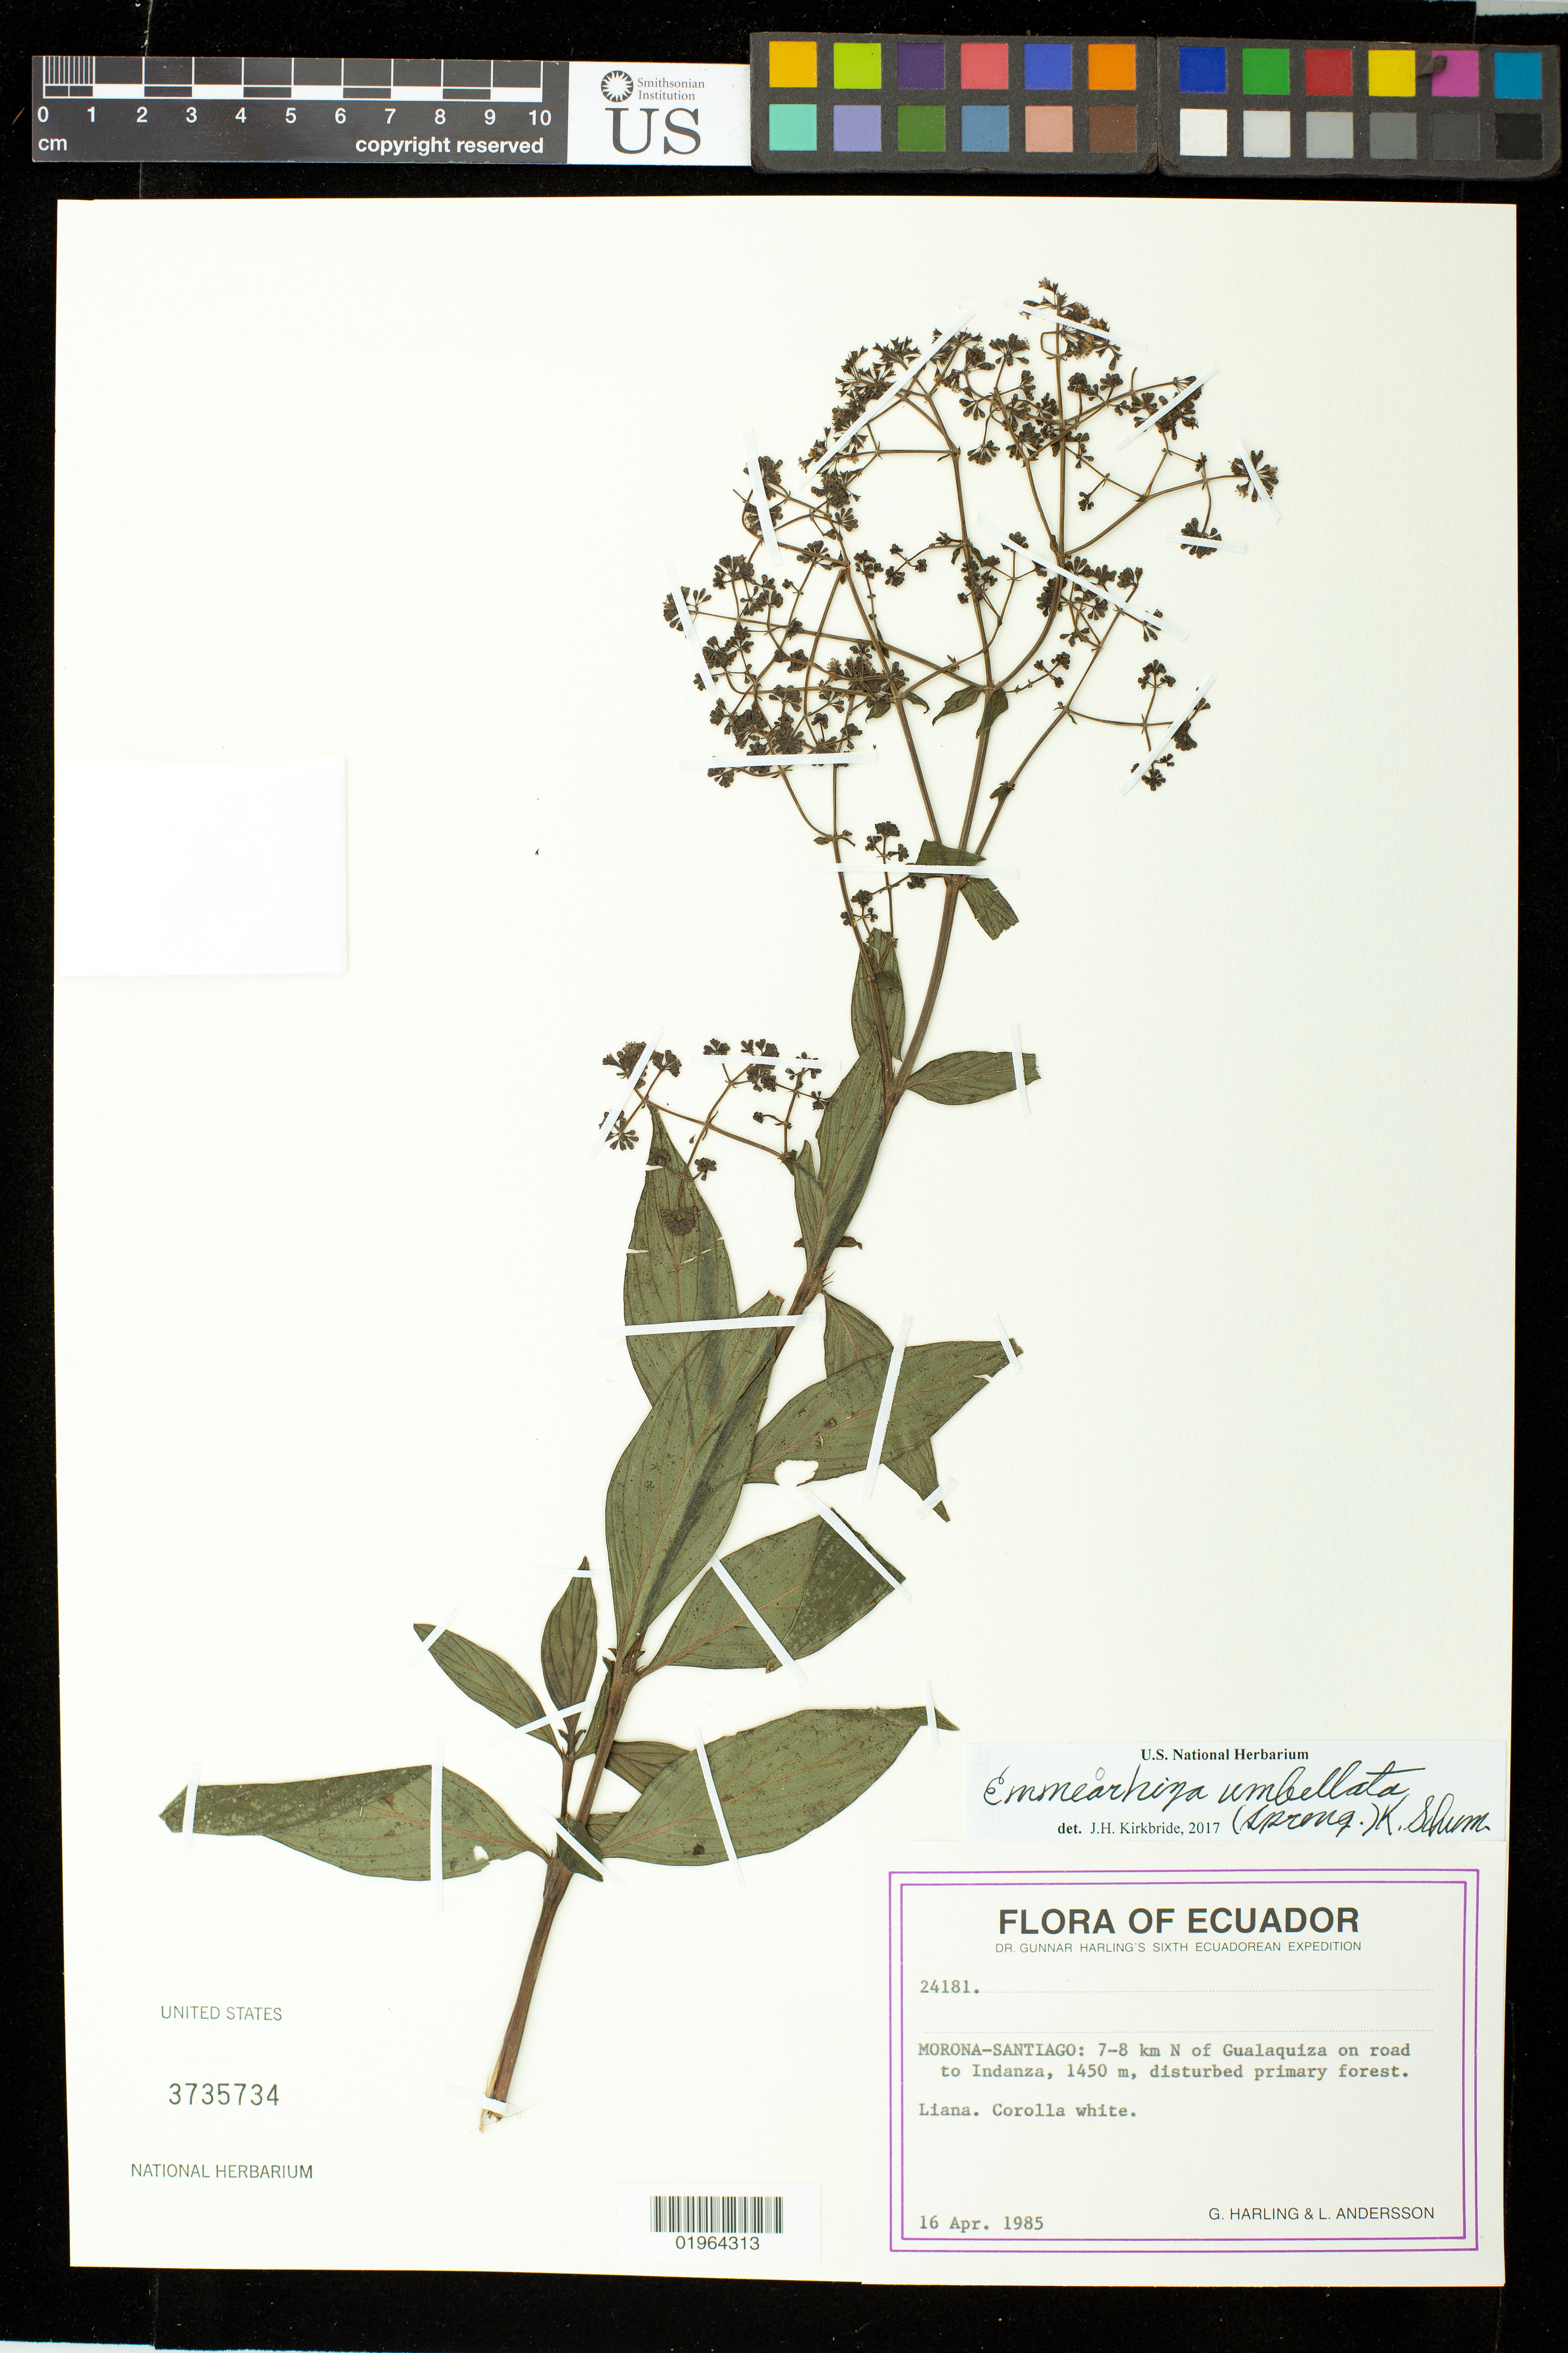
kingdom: Plantae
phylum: Tracheophyta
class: Magnoliopsida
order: Gentianales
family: Rubiaceae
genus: Emmeorhiza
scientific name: Emmeorhiza umbellata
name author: (Spreng.) K. Schum.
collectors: G. Harling & L. Andersson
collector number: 24181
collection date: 1985-04-16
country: Ecuador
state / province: Morona-Santiago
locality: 7-8 km N of Gualaquiza on road to Indanza.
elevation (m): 1450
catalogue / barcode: US 3735734